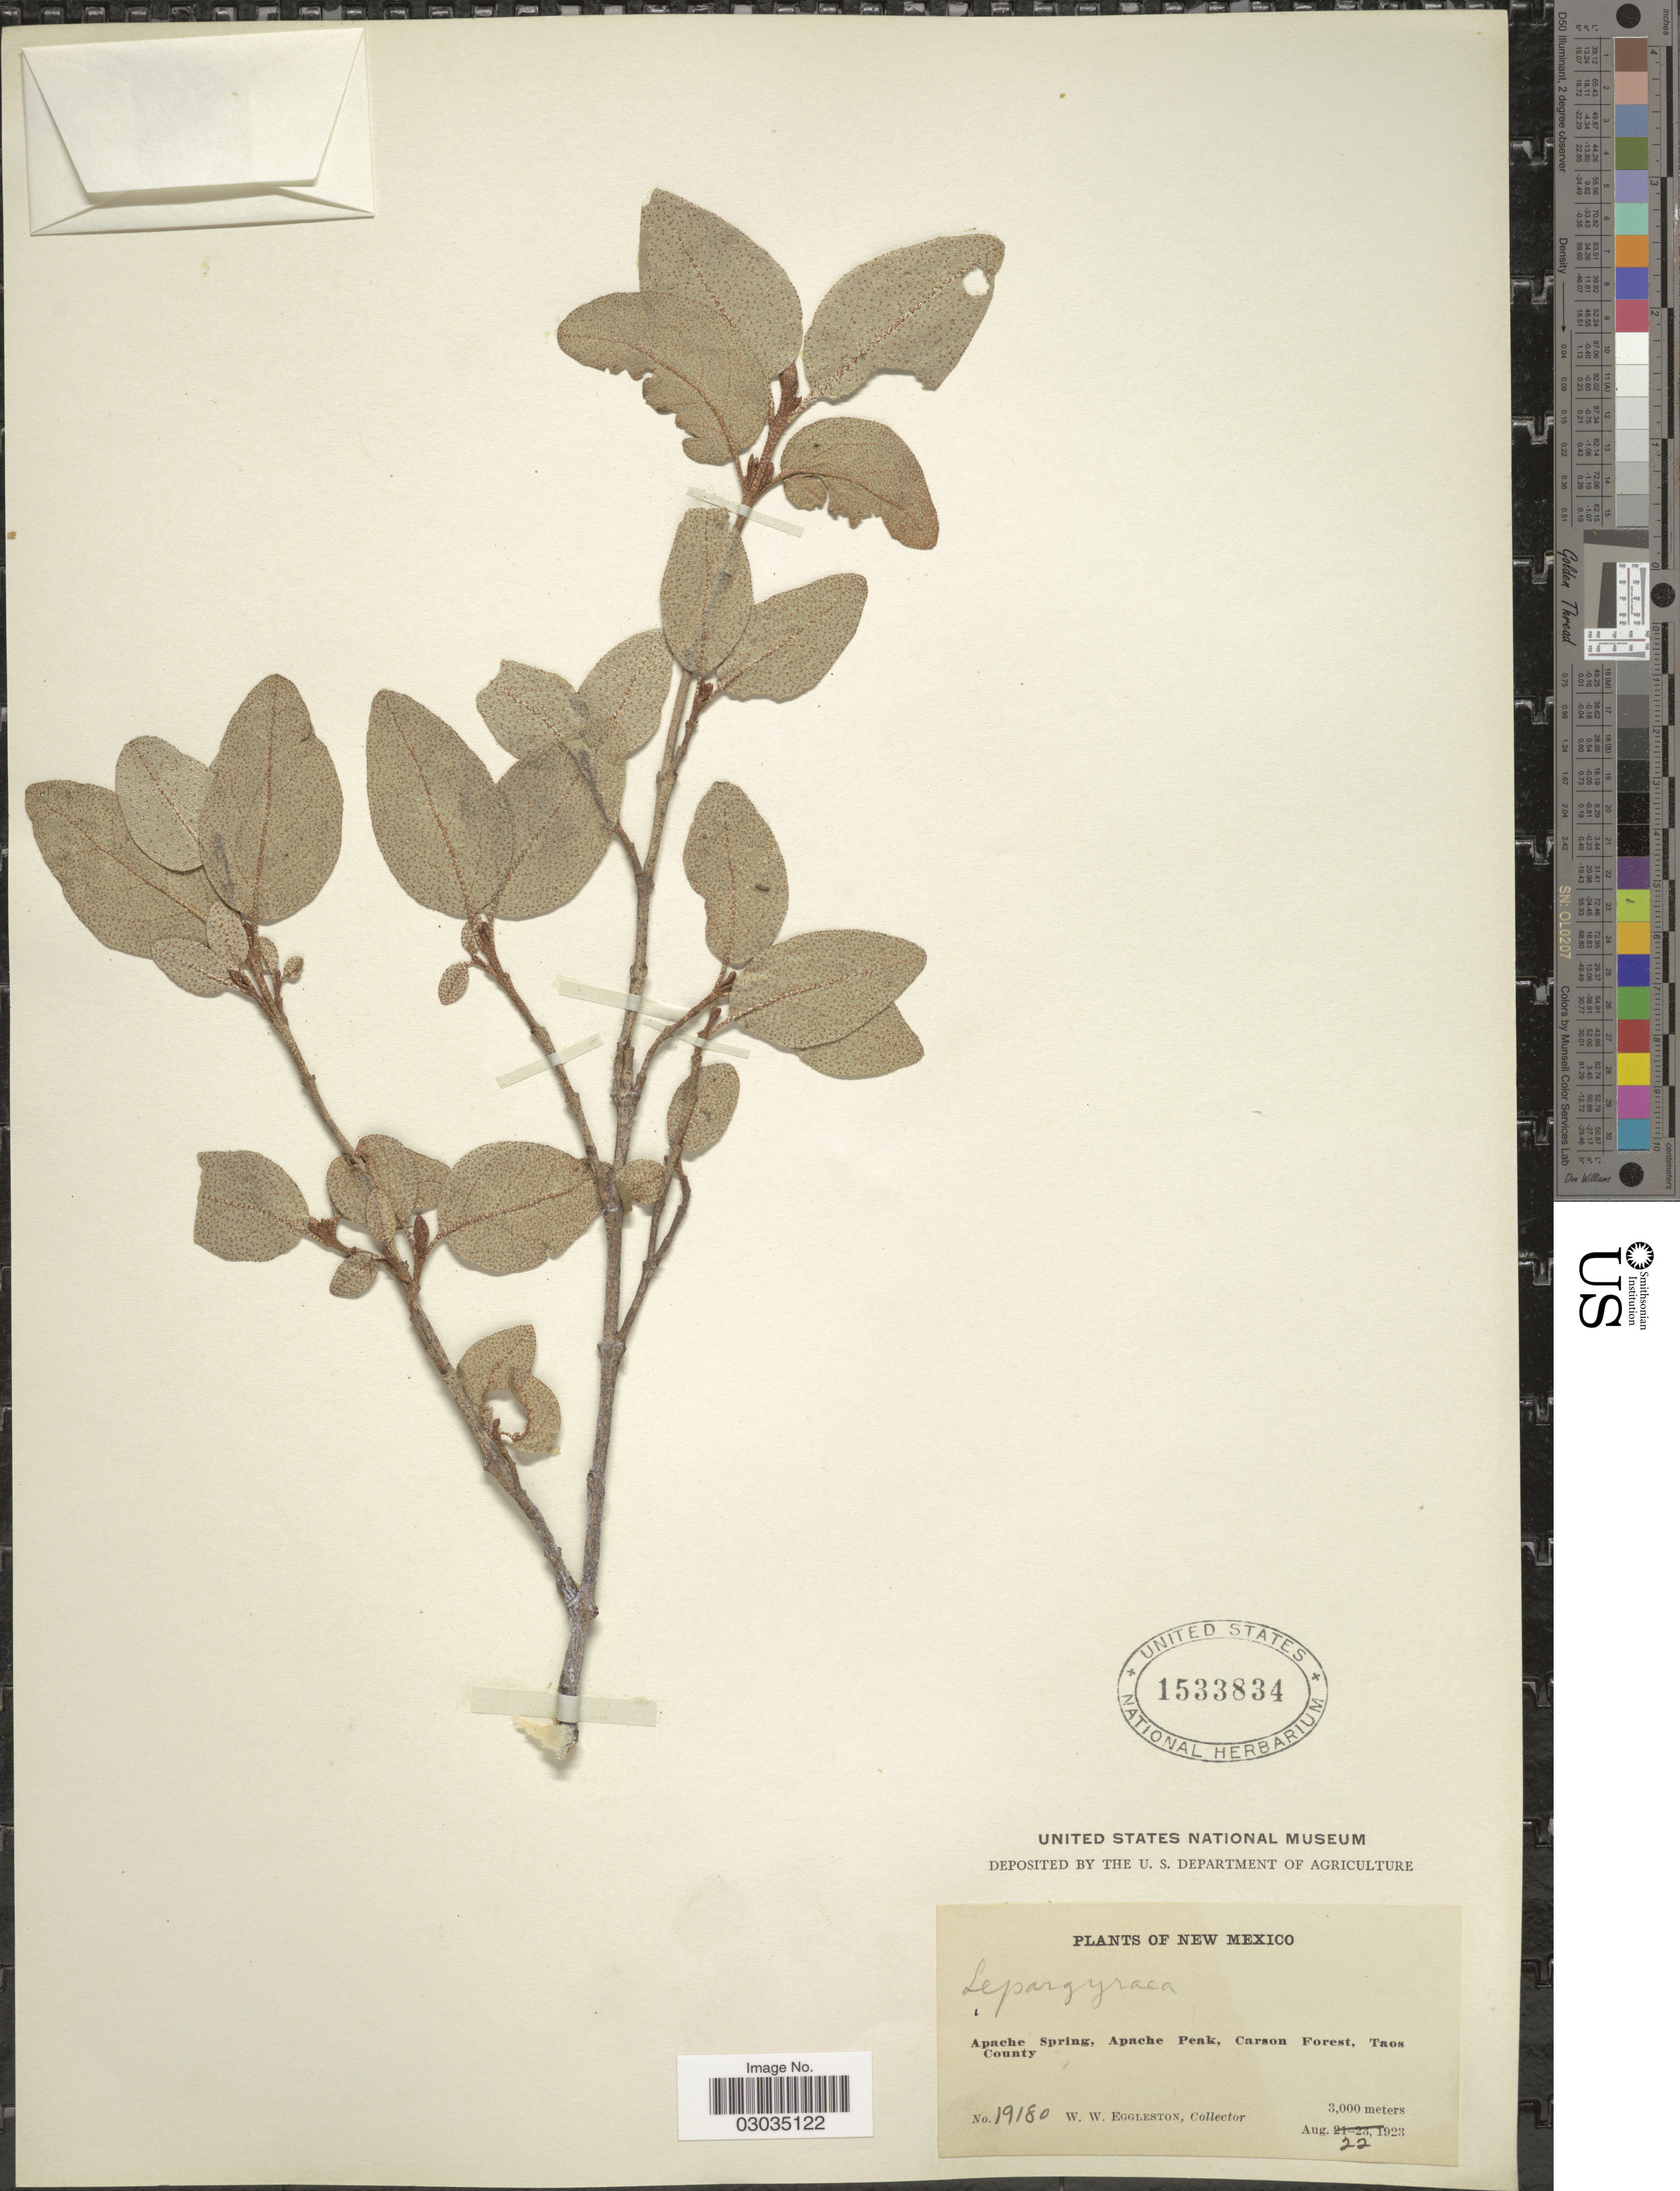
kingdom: Plantae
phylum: Tracheophyta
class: Magnoliopsida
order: Rosales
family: Elaeagnaceae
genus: Shepherdia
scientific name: Shepherdia canadensis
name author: (L.) Nutt.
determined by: Strong, M. T., (US), Smithsonian Institution - National Museum of Natural History (UNITED STATES)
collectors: W. W. Eggleston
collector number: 19180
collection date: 1923-08-22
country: United States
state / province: New Mexico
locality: Apache Spring, Apache Peak, Carson Forest, Taos County.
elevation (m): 3000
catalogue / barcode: US 1533834